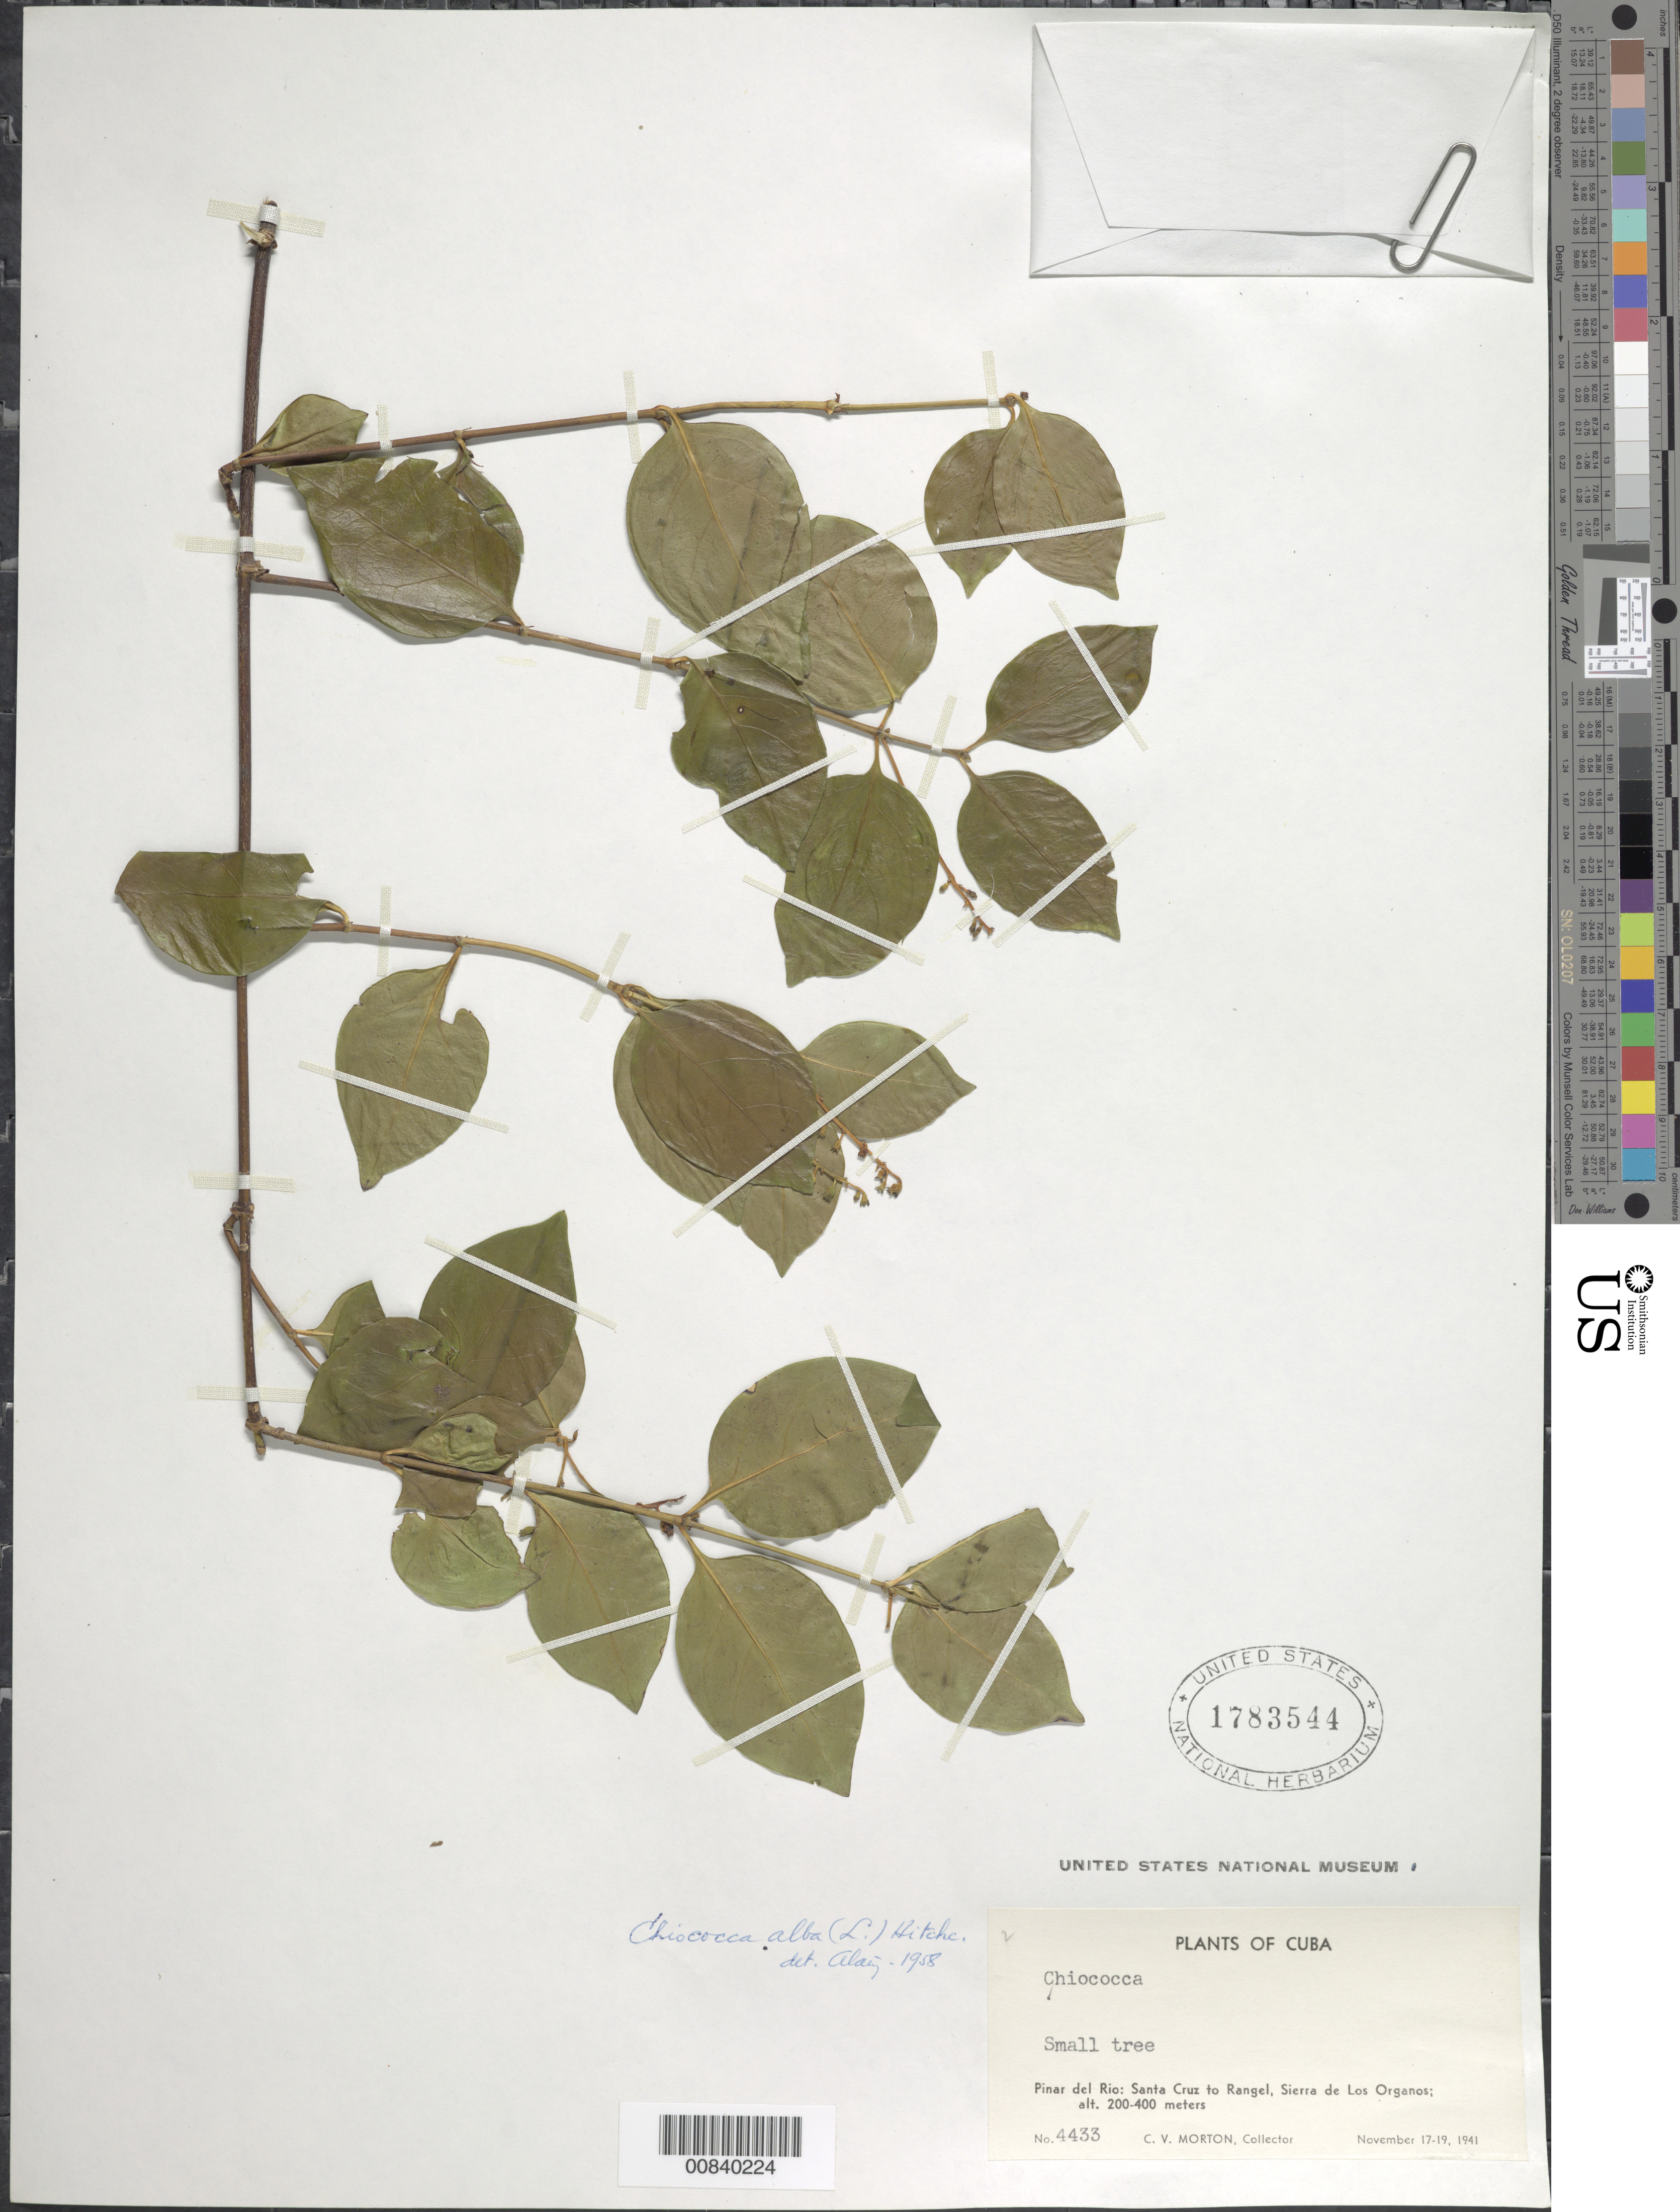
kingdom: Plantae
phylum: Tracheophyta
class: Magnoliopsida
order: Gentianales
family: Rubiaceae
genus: Chiococca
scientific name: Chiococca alba subsp. alba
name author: (L.) Hitchc.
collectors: C. V. Morton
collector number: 4433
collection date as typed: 17 Nov 1941 to 19 Nov 1941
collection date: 1941-11-17/1941-11-19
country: Cuba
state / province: Pinar del Río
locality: Santa Cruz to Rangel, Sierra de Los Organos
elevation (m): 200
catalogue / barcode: US 1783544